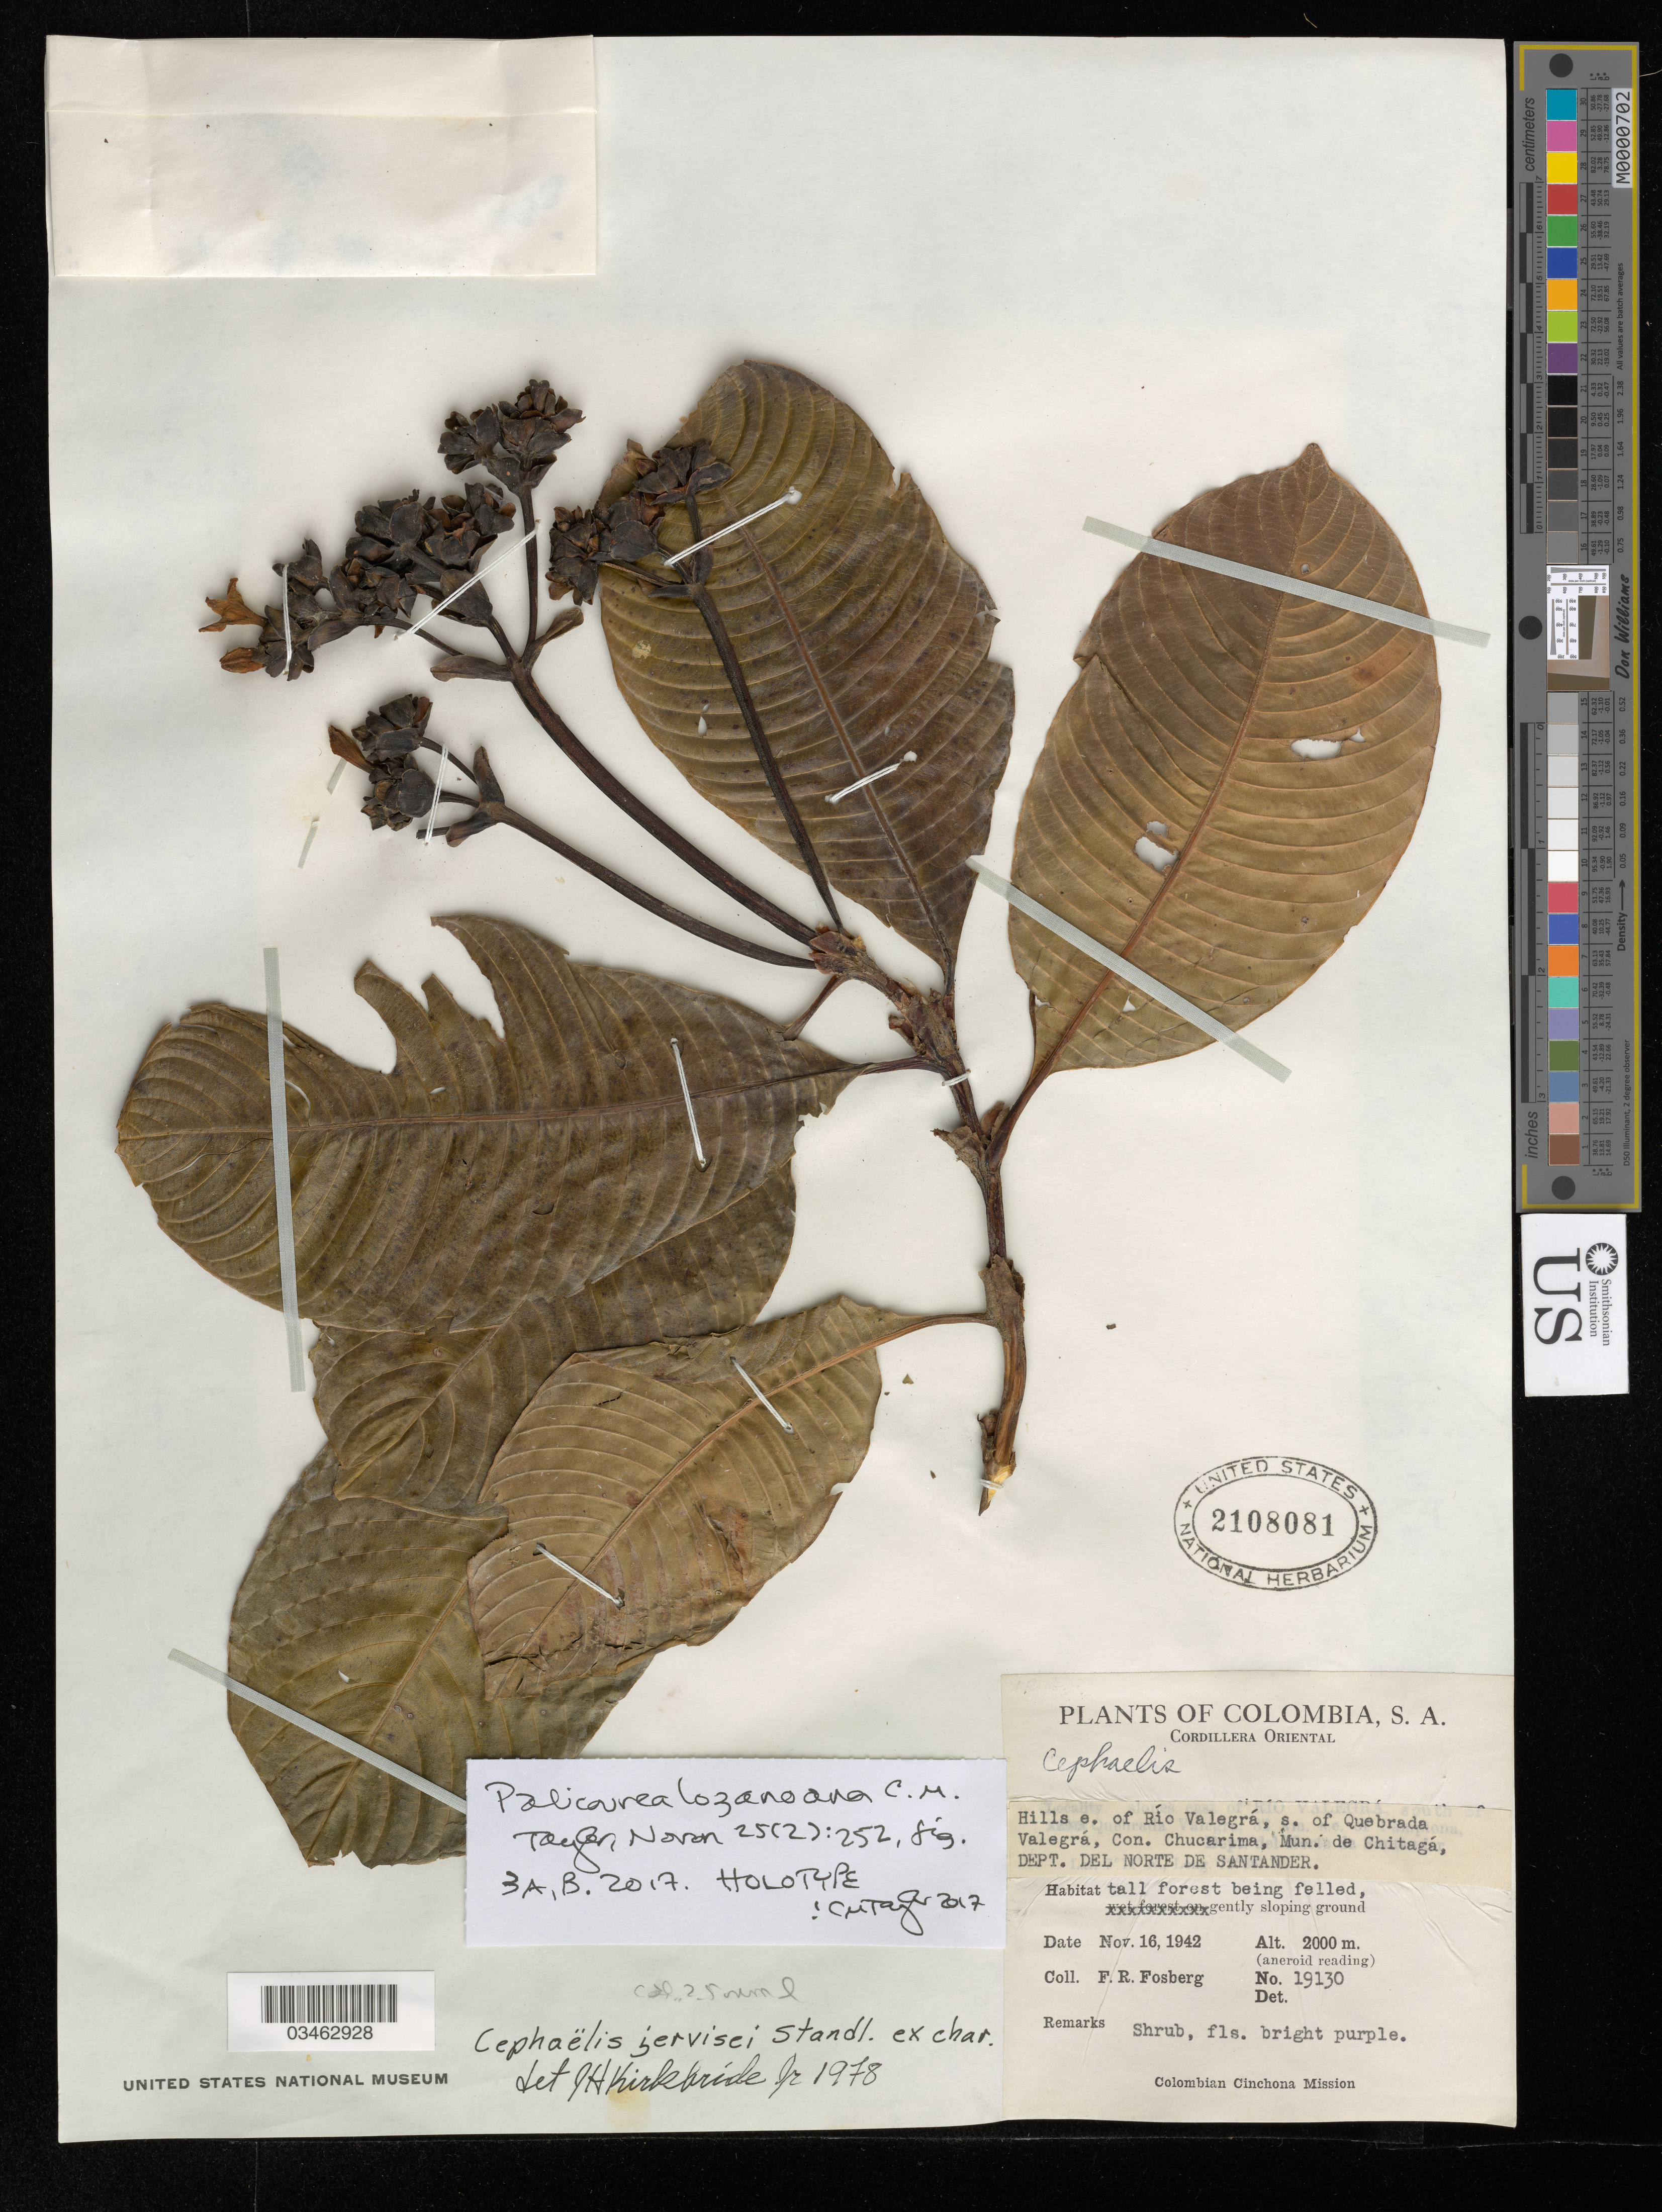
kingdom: Plantae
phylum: Tracheophyta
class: Magnoliopsida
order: Gentianales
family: Rubiaceae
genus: Palicourea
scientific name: Palicourea lozanoana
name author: C.M. Taylor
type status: Holotype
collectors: F. R. Fosberg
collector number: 19130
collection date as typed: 16 Nov 1942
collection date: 1942-11-16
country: Colombia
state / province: Norte de Santander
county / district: Chitagá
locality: Cordillera Oriental, hills E of Rio Valegra, S of Quebrada Valegra, con. Chucarima, Mun. de Chitaga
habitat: tall forest being felled; gently sloping ground.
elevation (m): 2000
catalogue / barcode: US 2108081